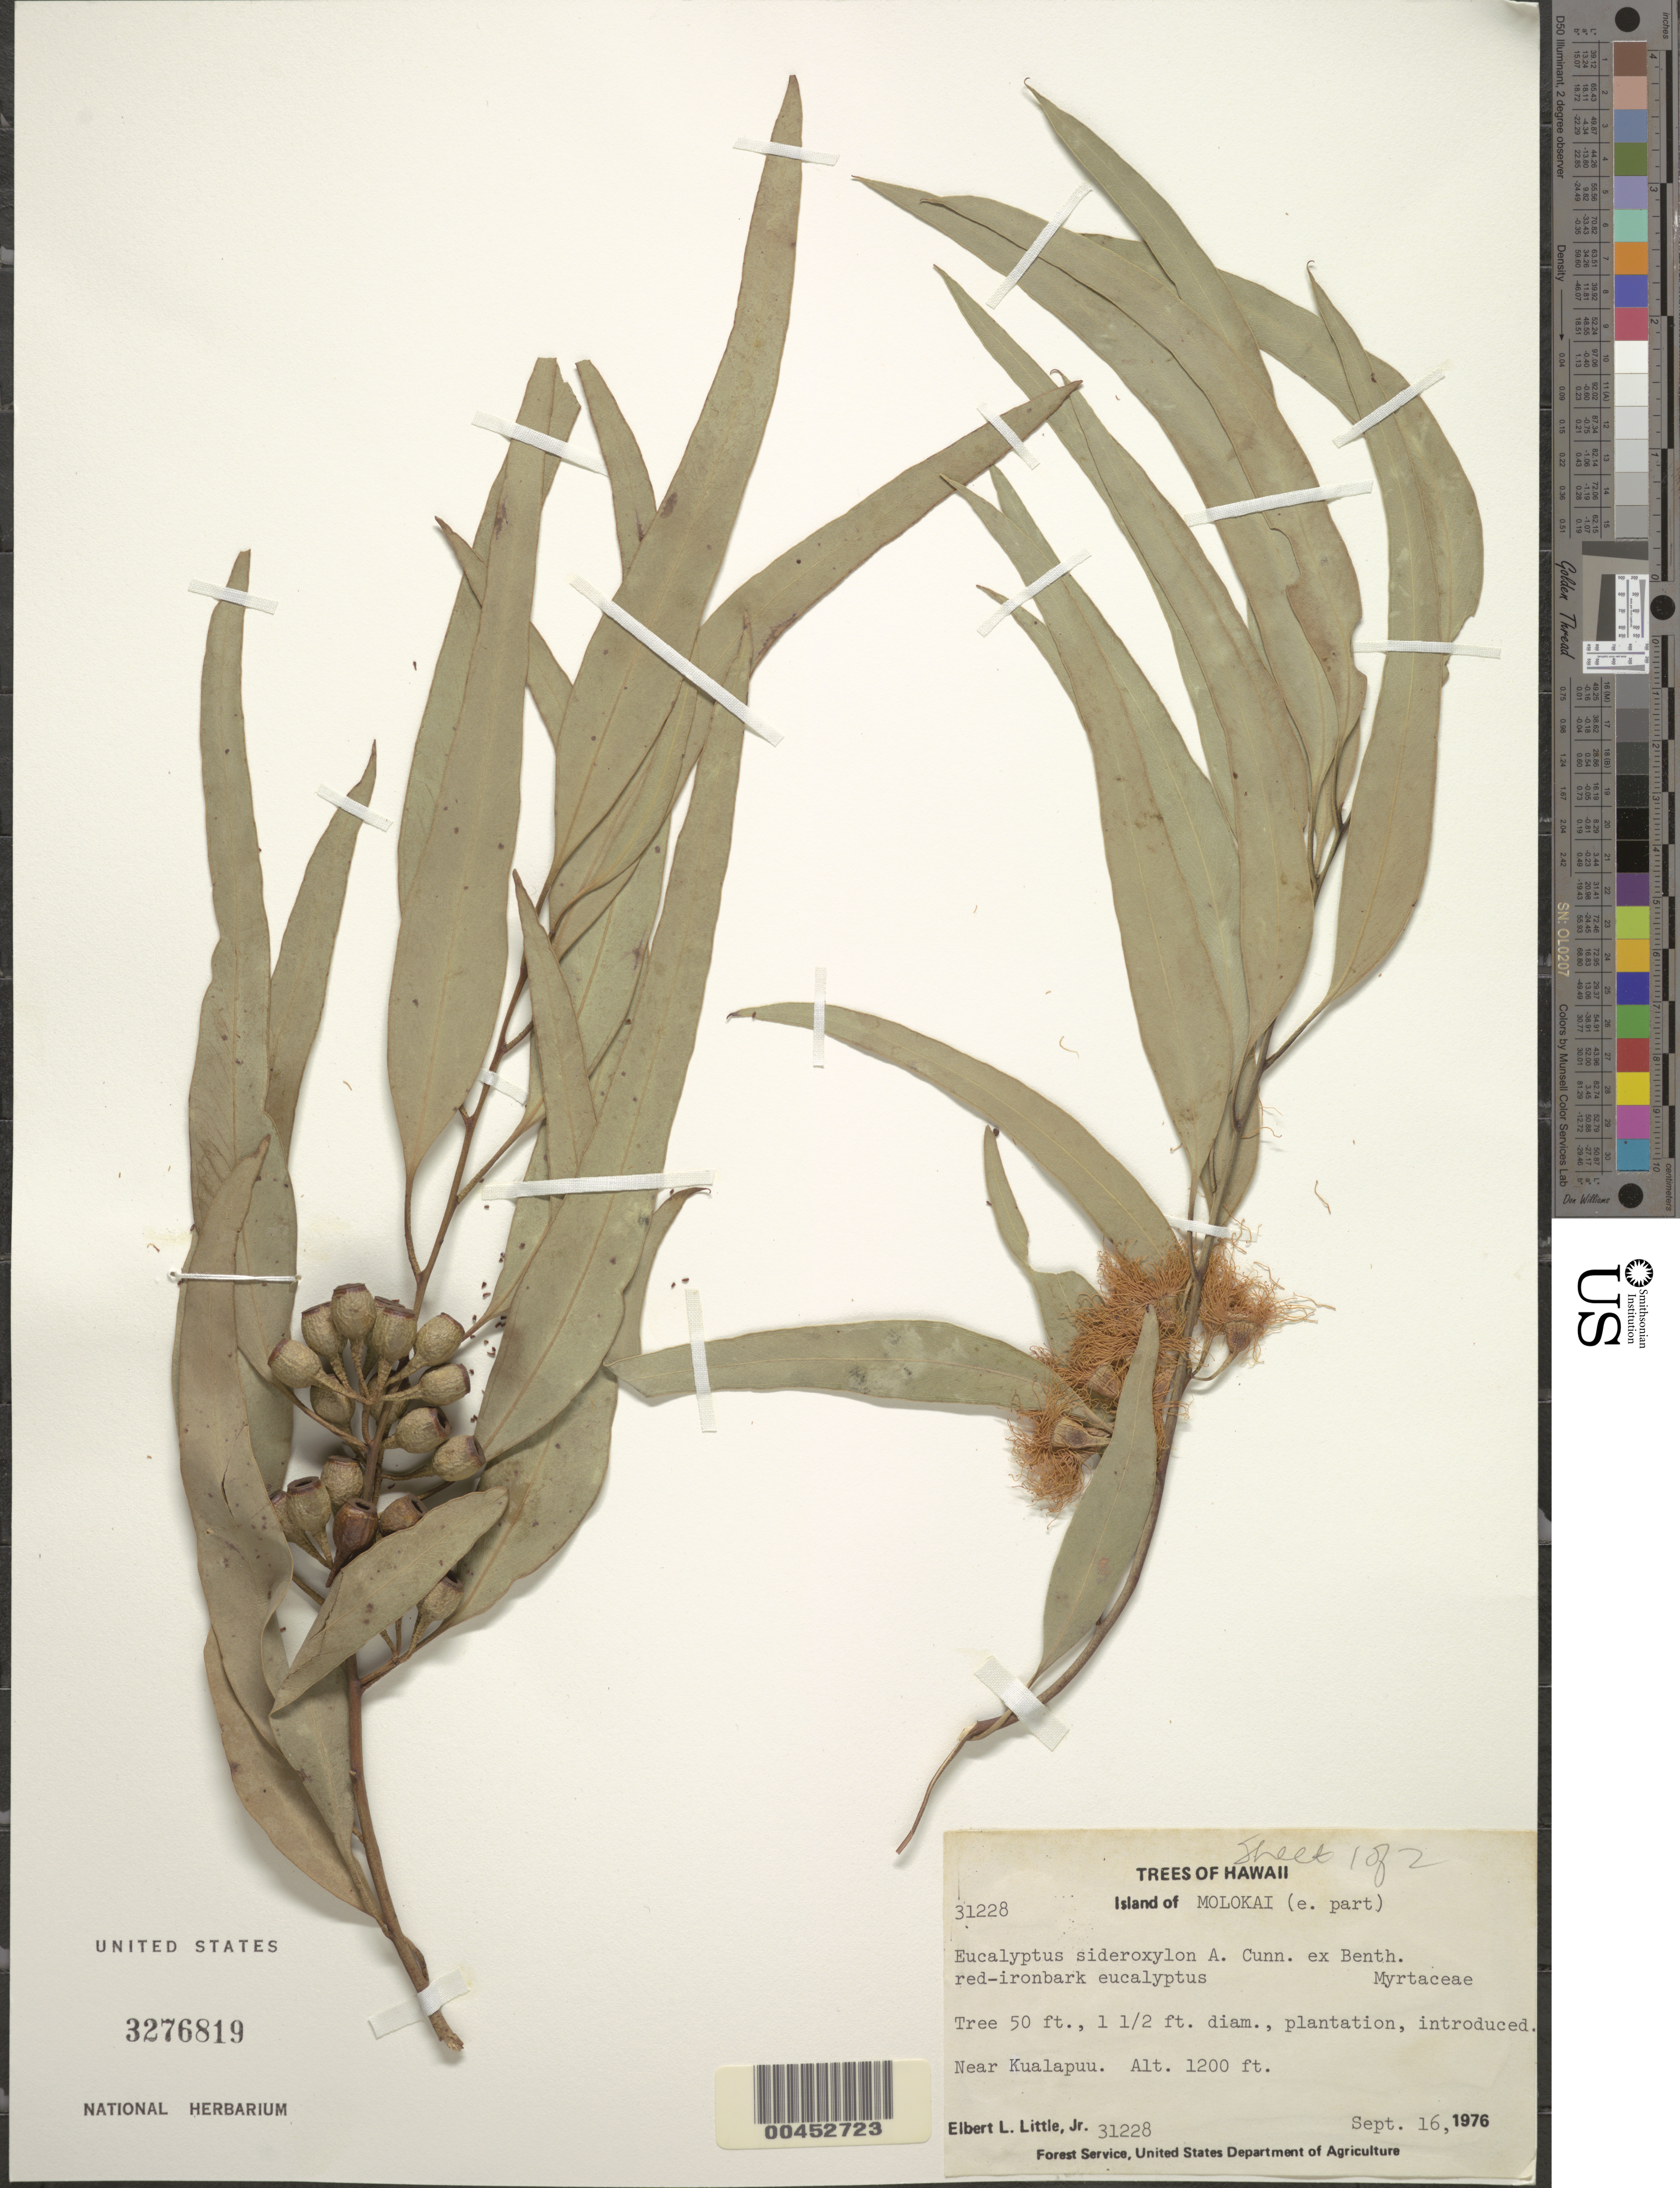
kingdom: Plantae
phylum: Tracheophyta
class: Magnoliopsida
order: Myrtales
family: Myrtaceae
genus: Eucalyptus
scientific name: Eucalyptus sideroxylon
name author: A. Cunn. ex Woolls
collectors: E. L. Little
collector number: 31228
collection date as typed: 16 Sep 1976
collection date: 1976-09-16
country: United States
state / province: Hawaii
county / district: Maui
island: Moloka'i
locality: E part of Molokai, near Kualapuu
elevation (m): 366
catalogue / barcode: US 3276819